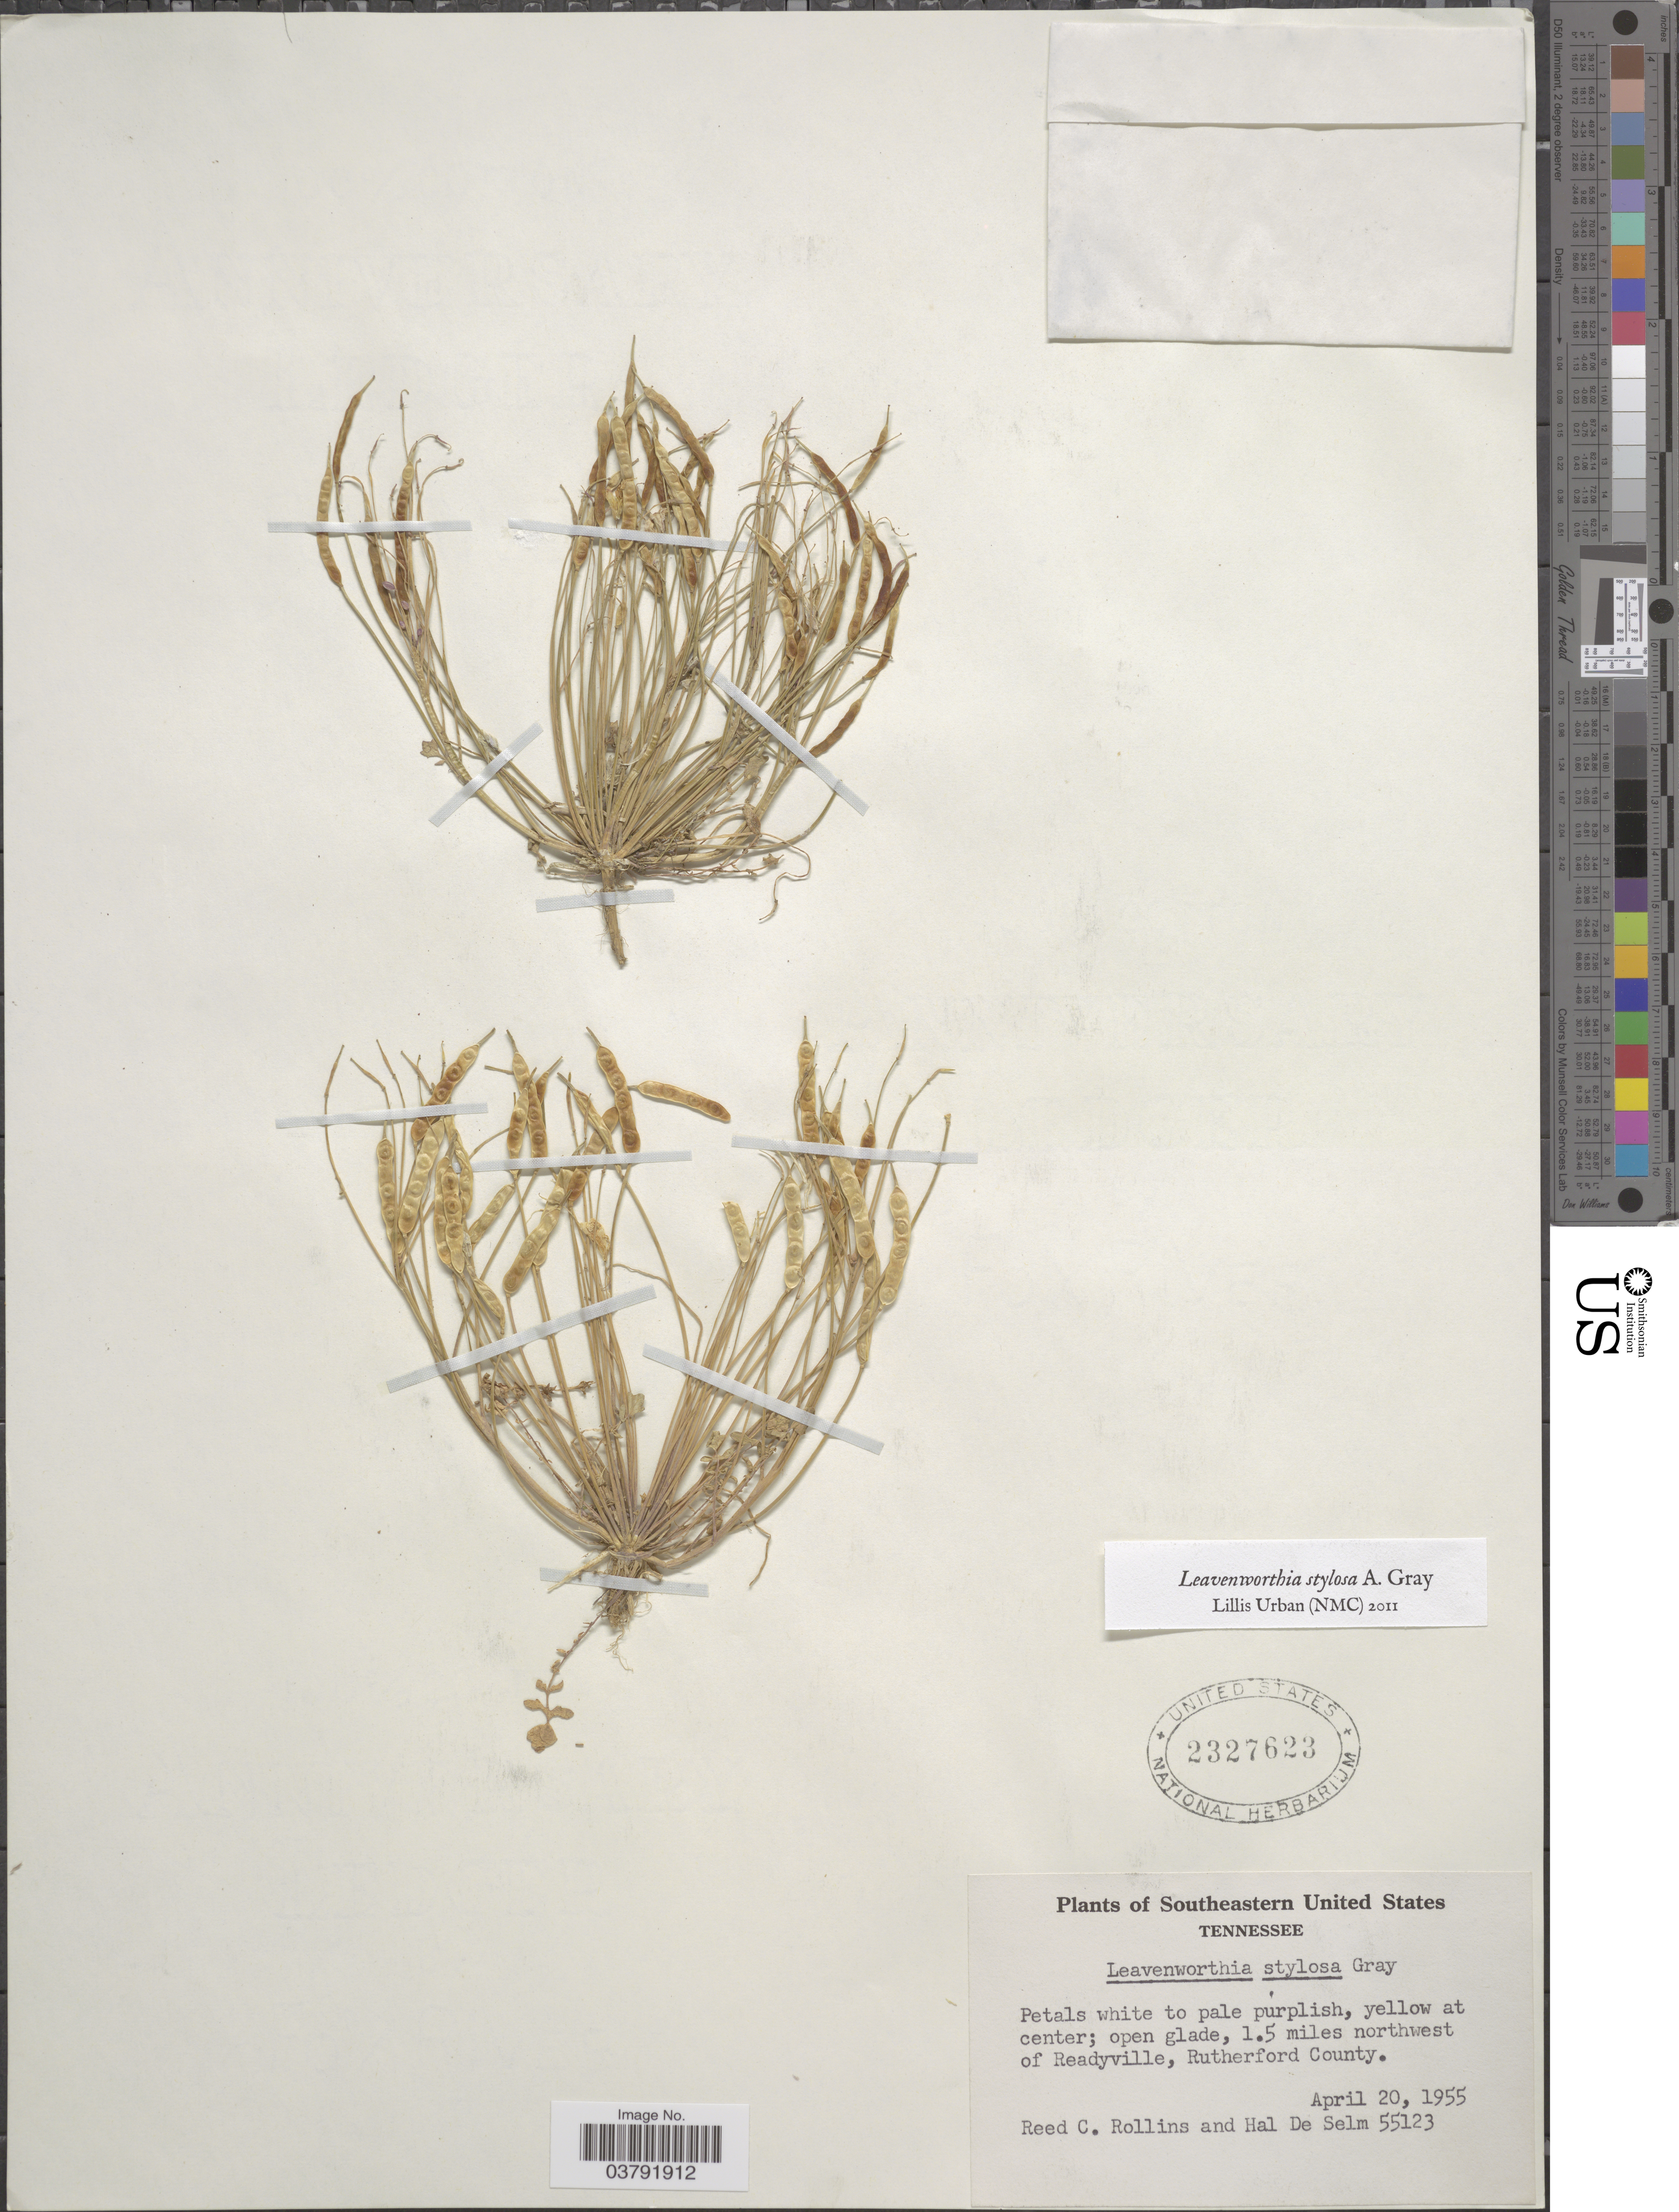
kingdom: Plantae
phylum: Tracheophyta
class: Magnoliopsida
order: Brassicales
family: Brassicaceae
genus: Leavenworthia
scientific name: Leavenworthia stylosa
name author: A. Gray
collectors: R. C. Rollins & H. De Selm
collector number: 55123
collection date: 1955-04-20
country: United States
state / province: Tennessee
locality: Southeastern United States. 1.5 miles northwest of Readyville, Rutherford County.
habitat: open glade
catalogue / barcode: US 2327623